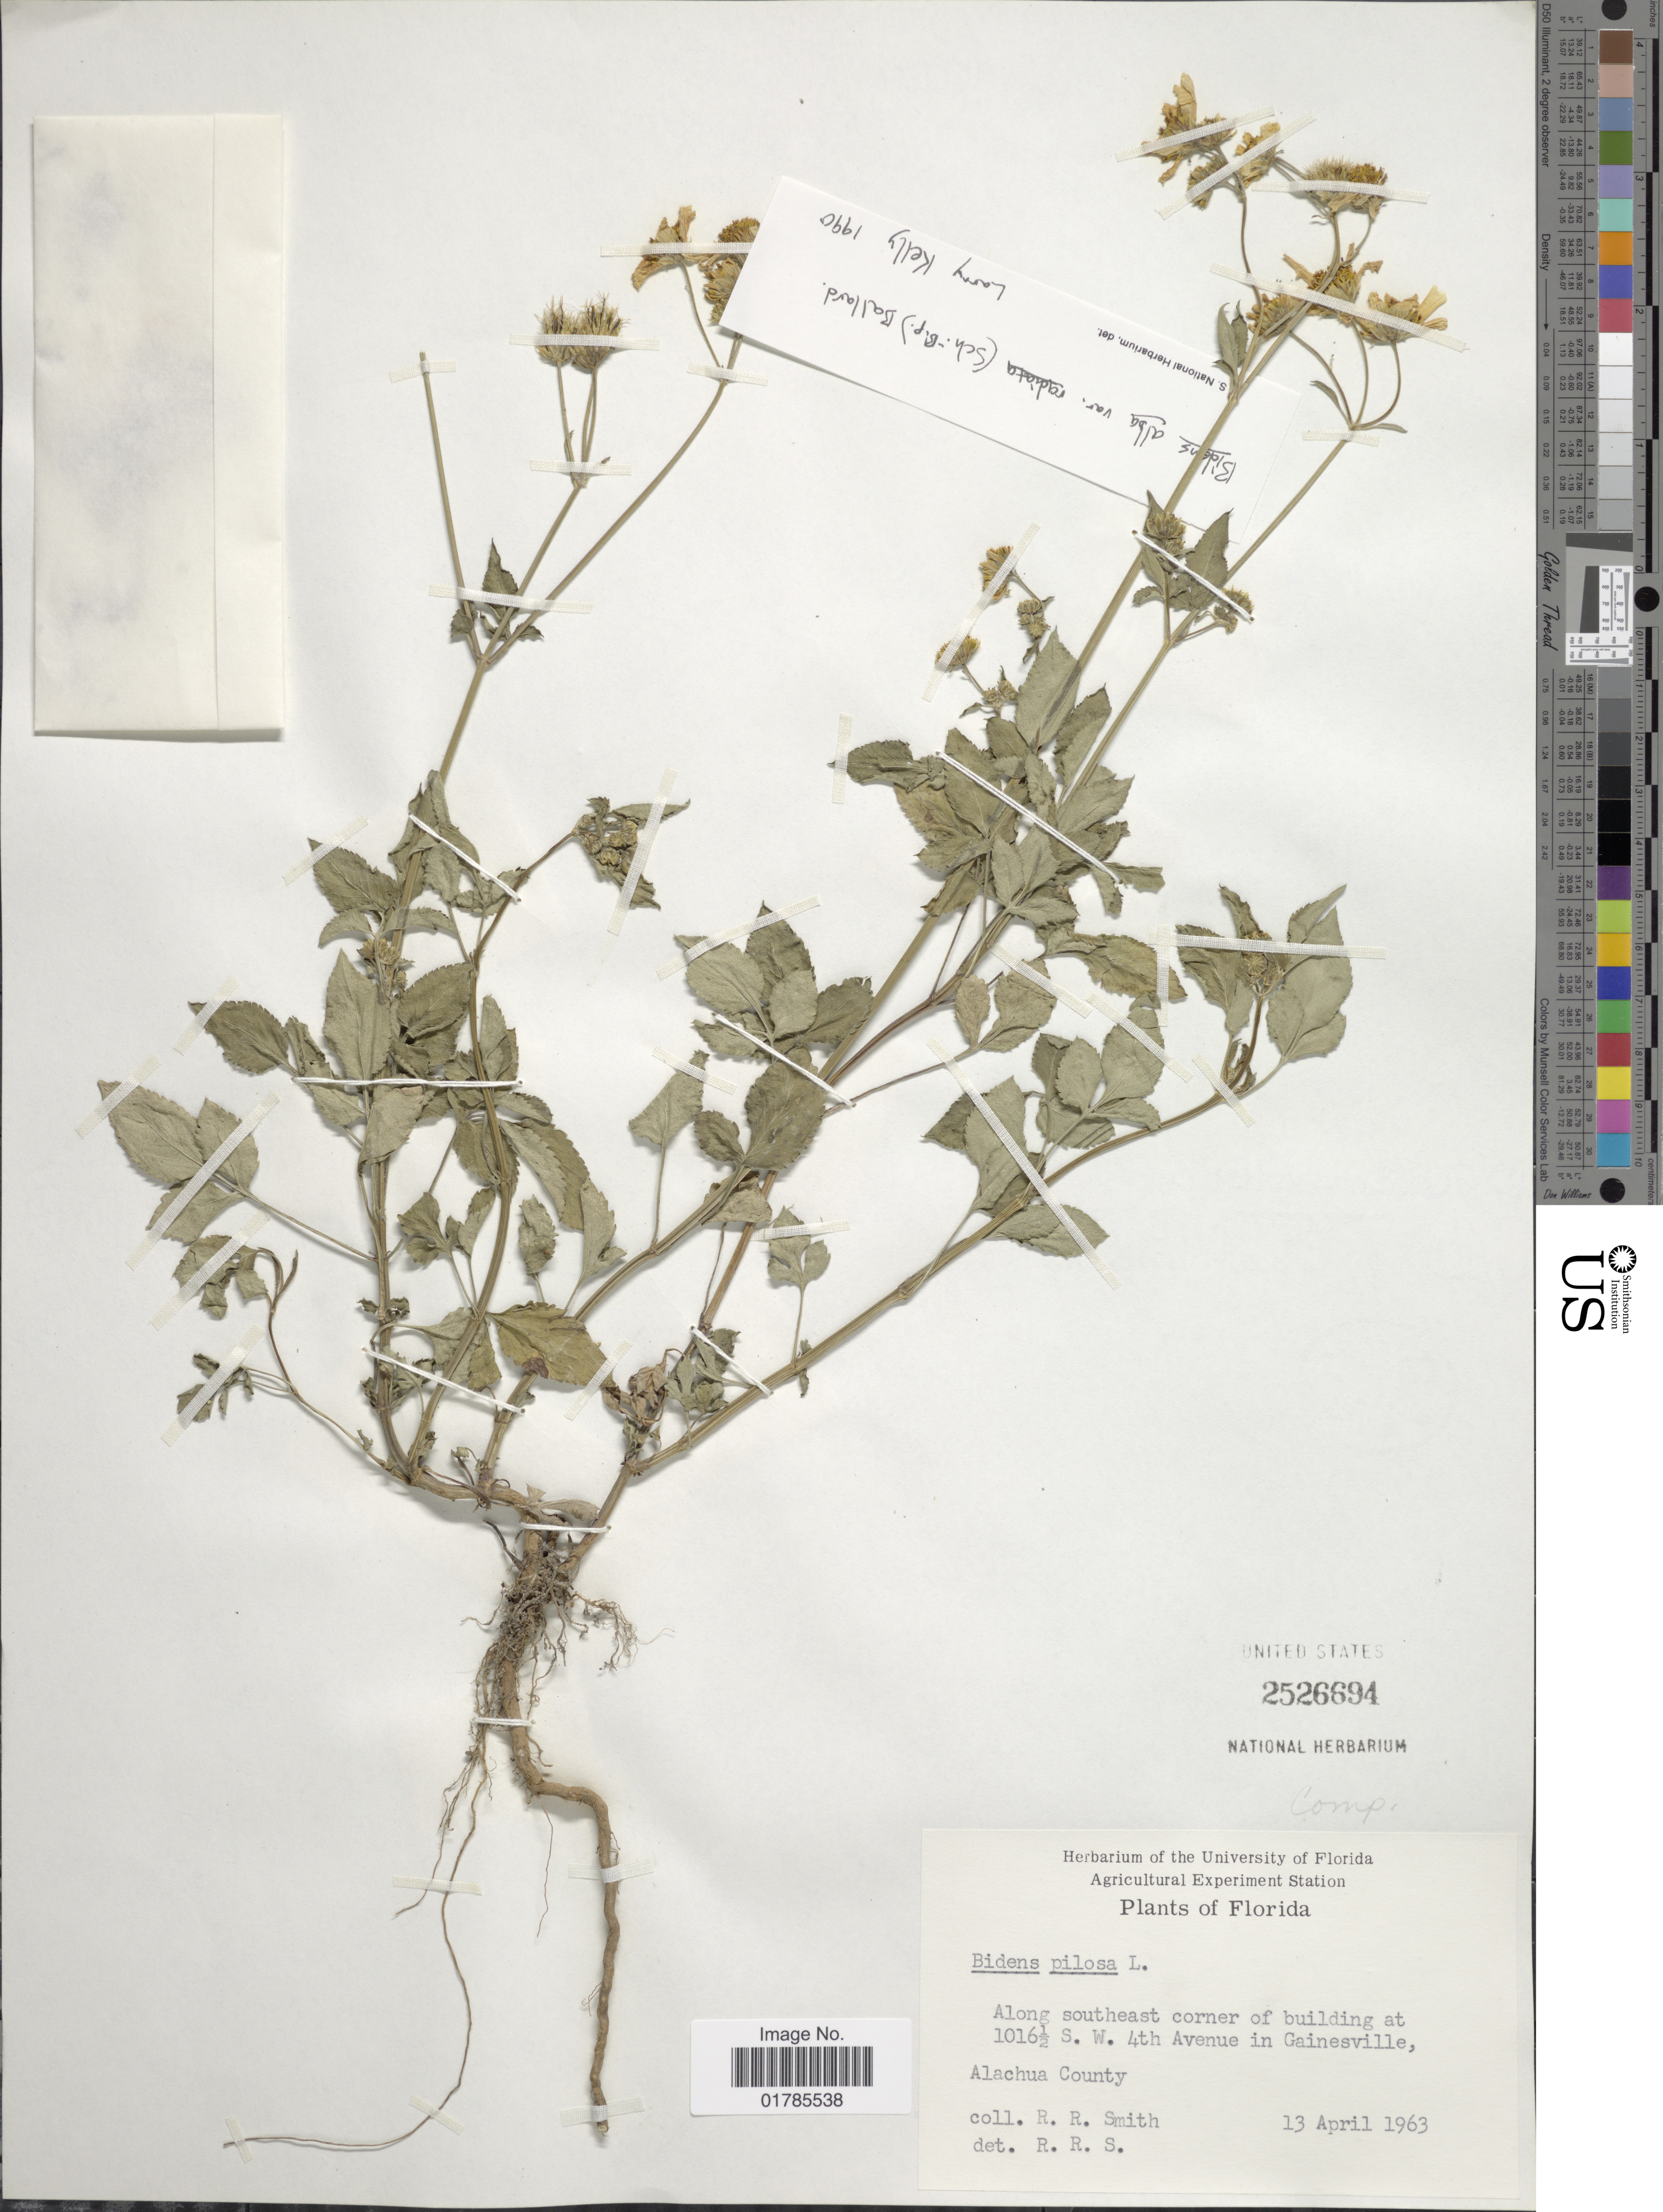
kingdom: Plantae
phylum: Tracheophyta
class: Magnoliopsida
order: Asterales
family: Asteraceae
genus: Bidens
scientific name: Bidens alba var. radiata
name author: (Sch. Bip.) R.E. Ballard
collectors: R. Smith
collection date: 1963-04-13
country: United States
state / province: Florida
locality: Along southeast corner of bulding at 1016 1/2 S.W. 4th Avenue in Gainesville, Alachua County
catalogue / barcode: US 2526694